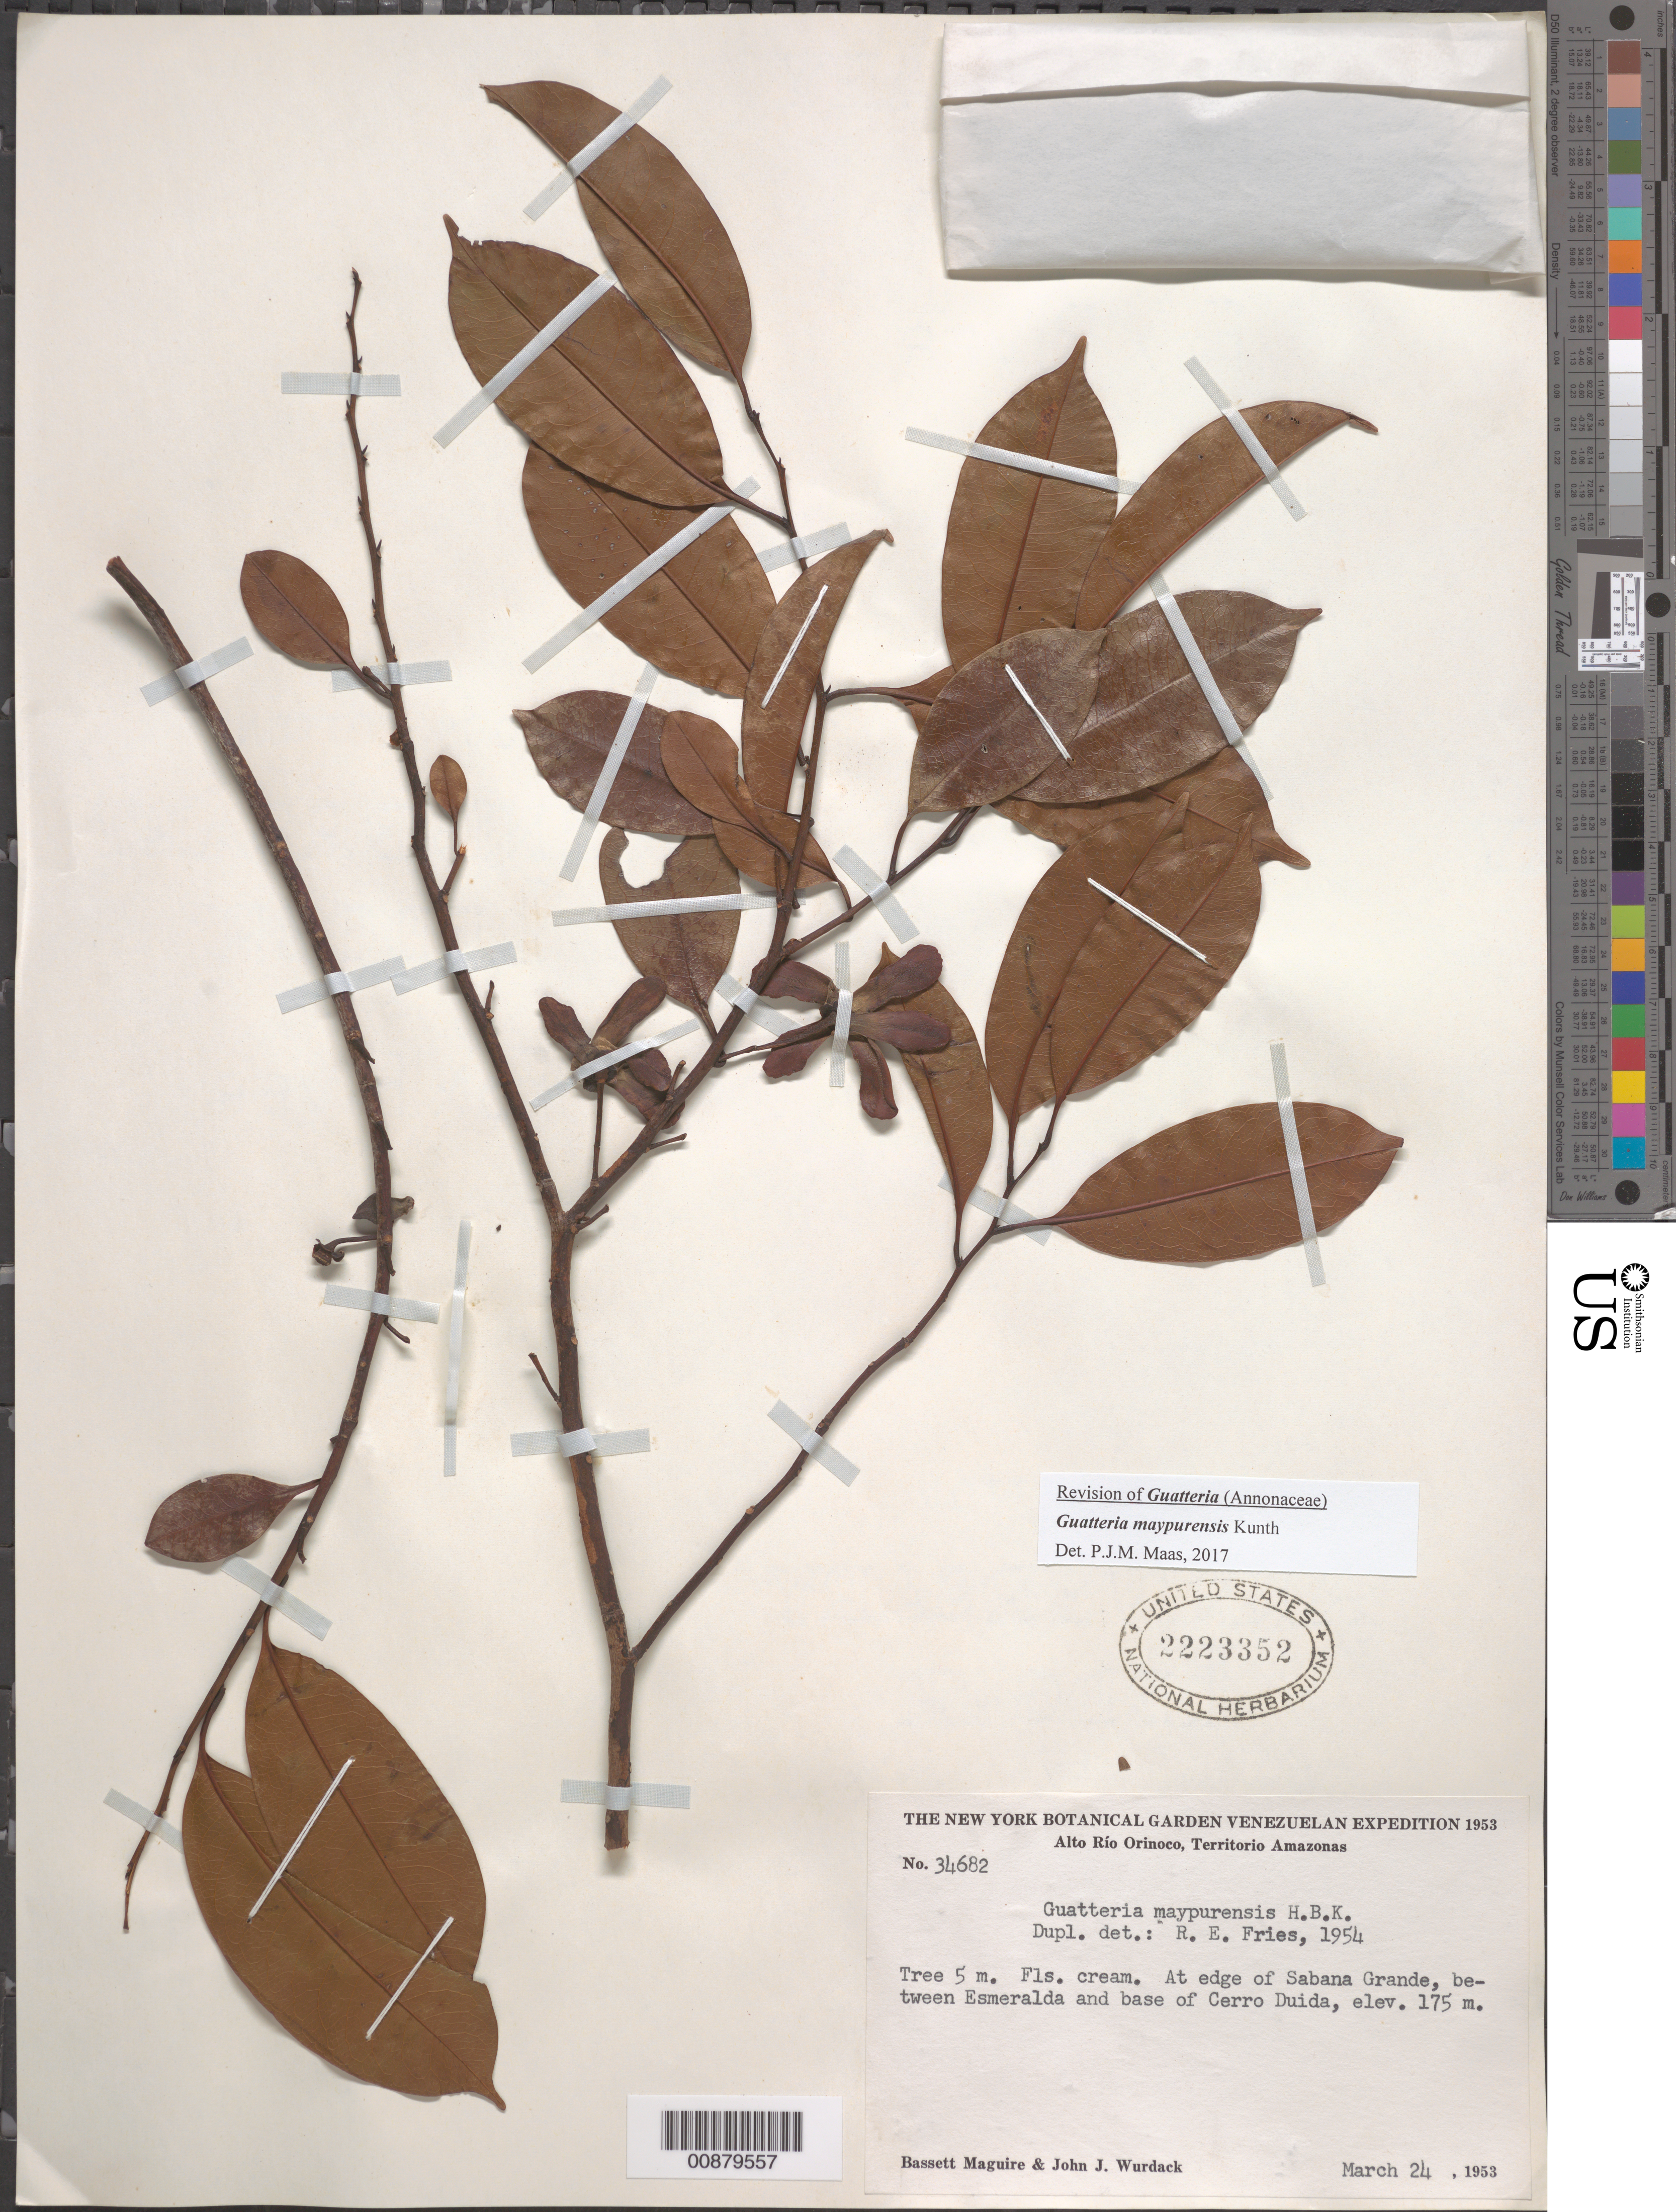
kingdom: Plantae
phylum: Tracheophyta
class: Magnoliopsida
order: Magnoliales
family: Annonaceae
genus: Guatteria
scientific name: Guatteria maypurensis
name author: Kunth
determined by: Maas, Paul J.; Maas, H.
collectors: B. Maguire & J. J. Wurdack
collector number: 34682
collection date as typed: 24-Mar-53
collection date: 1953-03-24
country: Venezuela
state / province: Amazonas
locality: Alto Río Orinoco, Sabana Grande, betw. Esmeralda & Cerro Duida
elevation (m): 175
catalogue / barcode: US 2223352